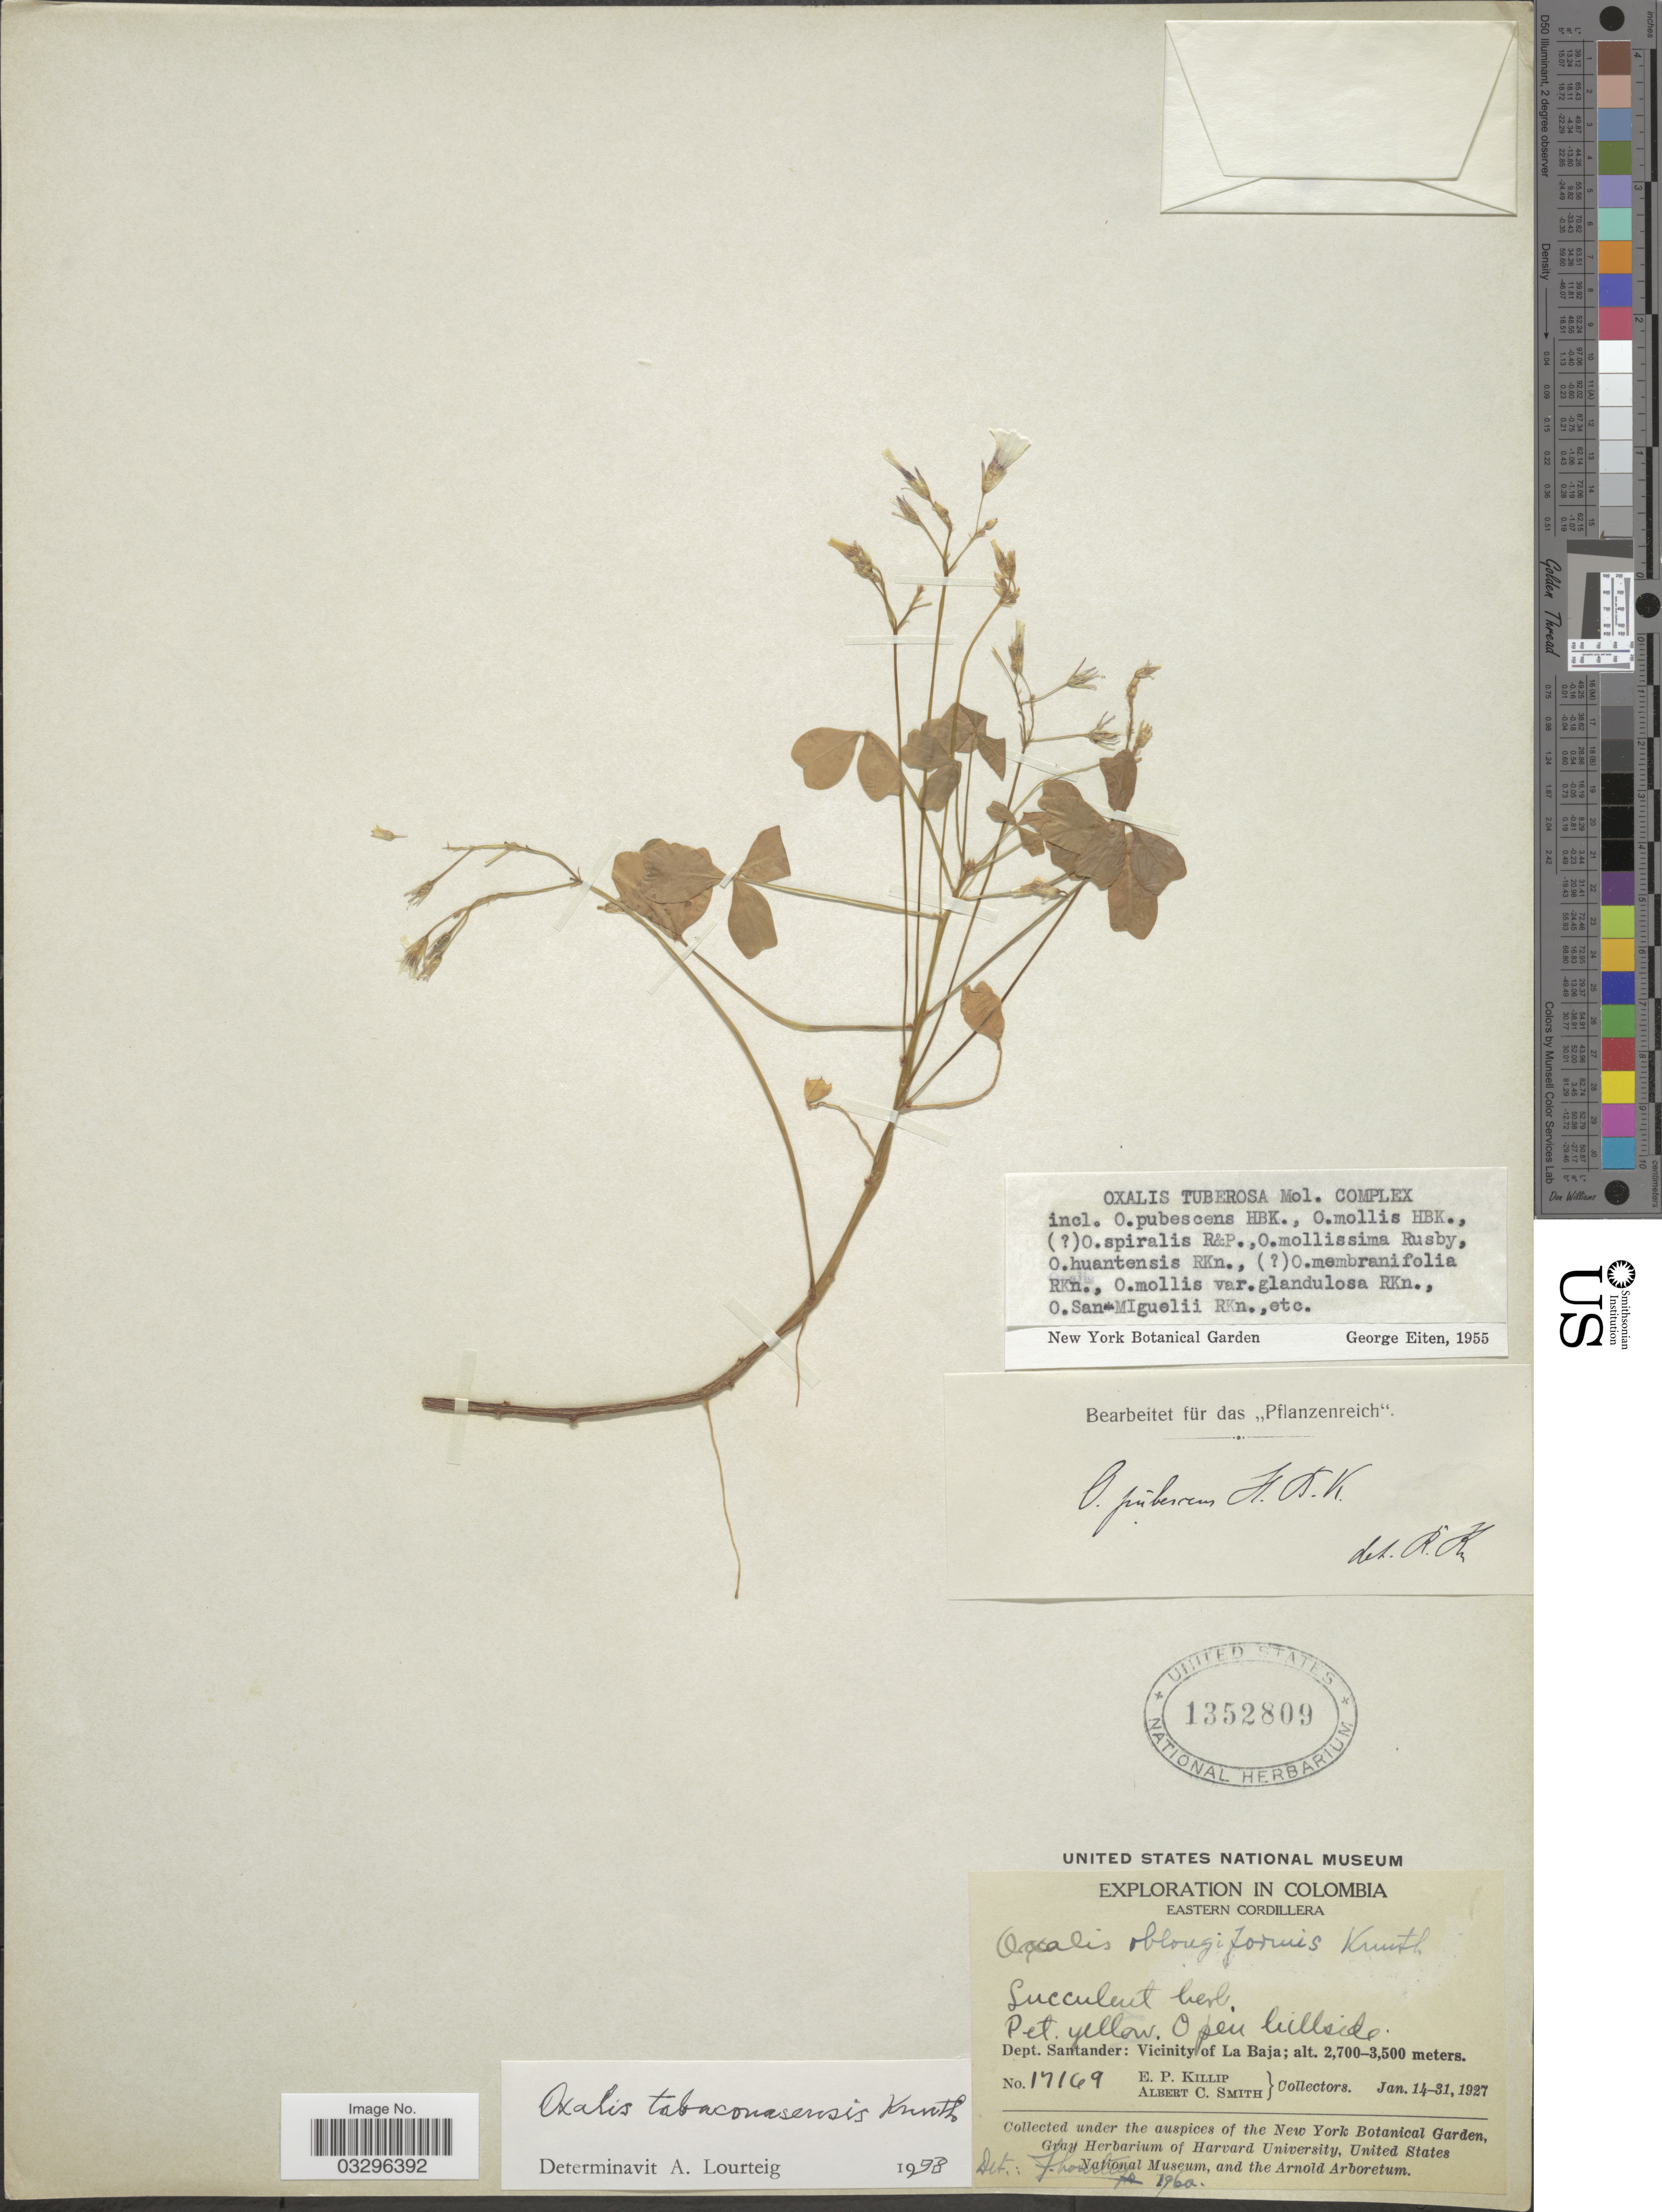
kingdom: Plantae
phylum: Tracheophyta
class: Magnoliopsida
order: Oxalidales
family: Oxalidaceae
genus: Oxalis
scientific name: Oxalis tabaconasensis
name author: R. Knuth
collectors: E. P. Killip & A. C. Smith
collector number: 17169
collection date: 1927-01-14/1927-01-31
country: Colombia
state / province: Santander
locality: Eastern Cordillera. Dept. Santander: Vicinity of La Baja.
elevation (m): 2700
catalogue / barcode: US 1352809